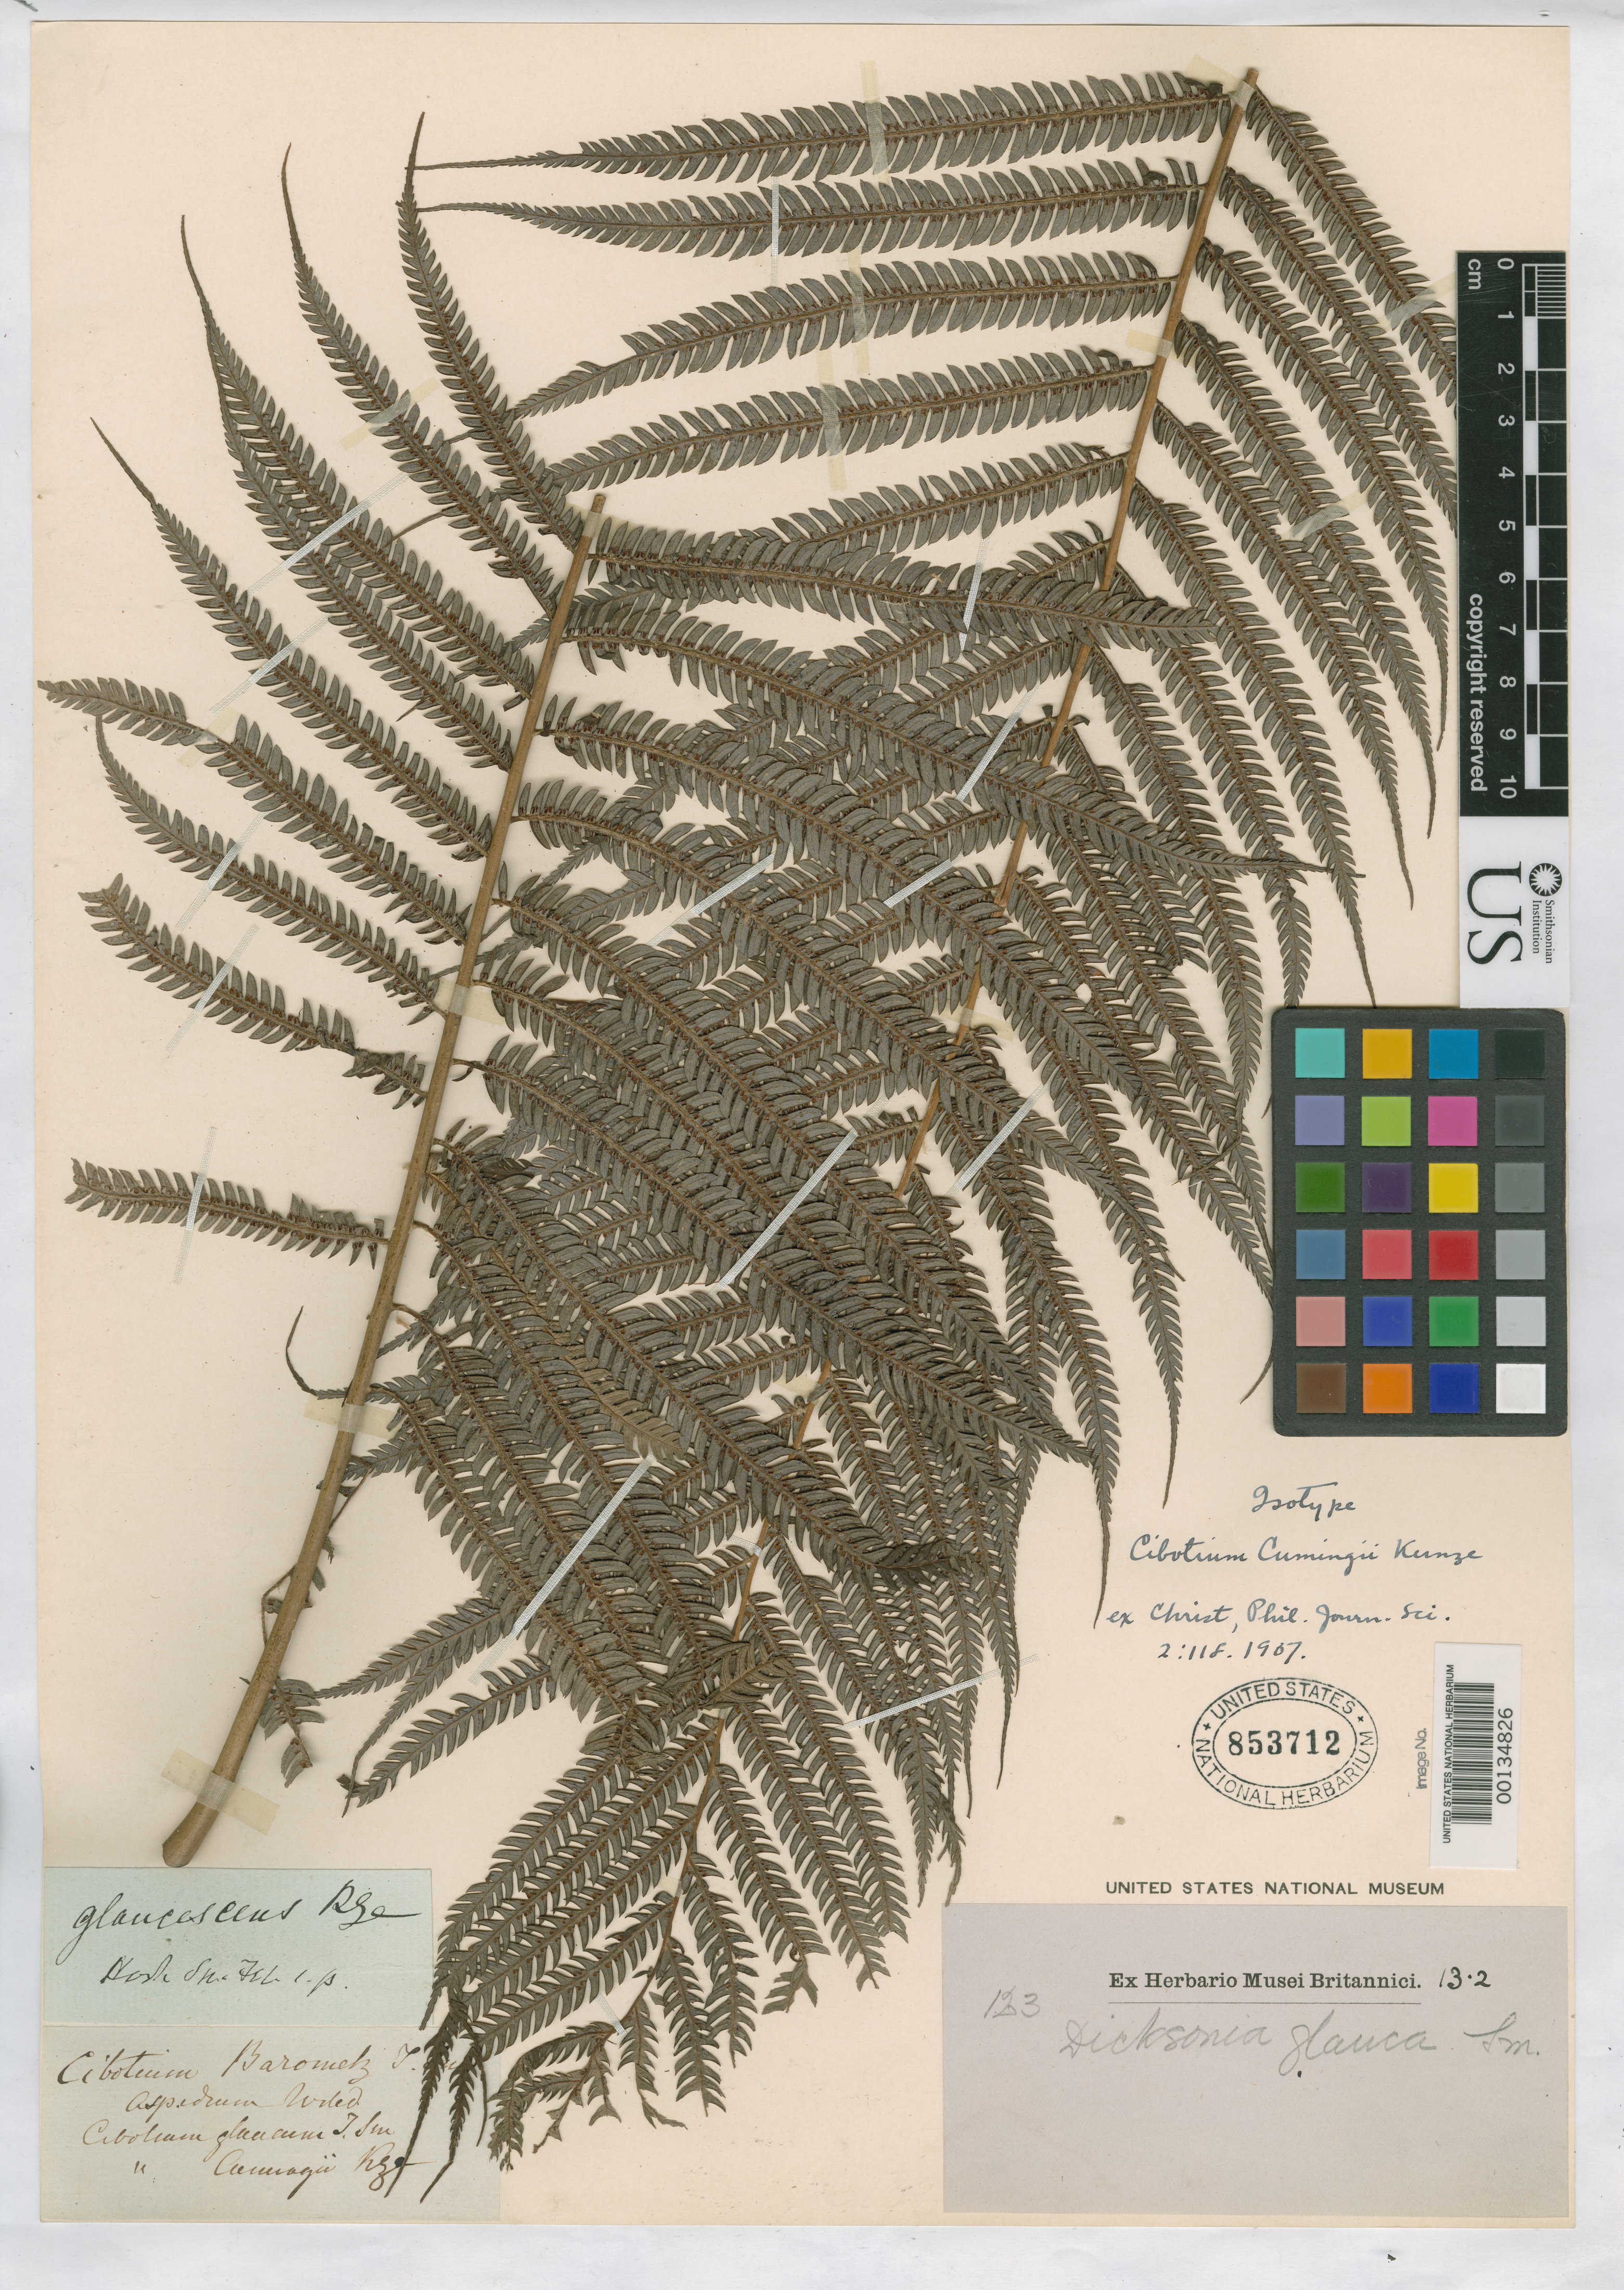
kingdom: Plantae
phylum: Tracheophyta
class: Polypodiopsida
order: Cyatheales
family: Cibotiaceae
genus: Cibotium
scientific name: Cibotium cumingii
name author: Kunze ex Christ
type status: Isosyntype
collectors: H. Cuming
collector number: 123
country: Philippines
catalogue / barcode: US 853712